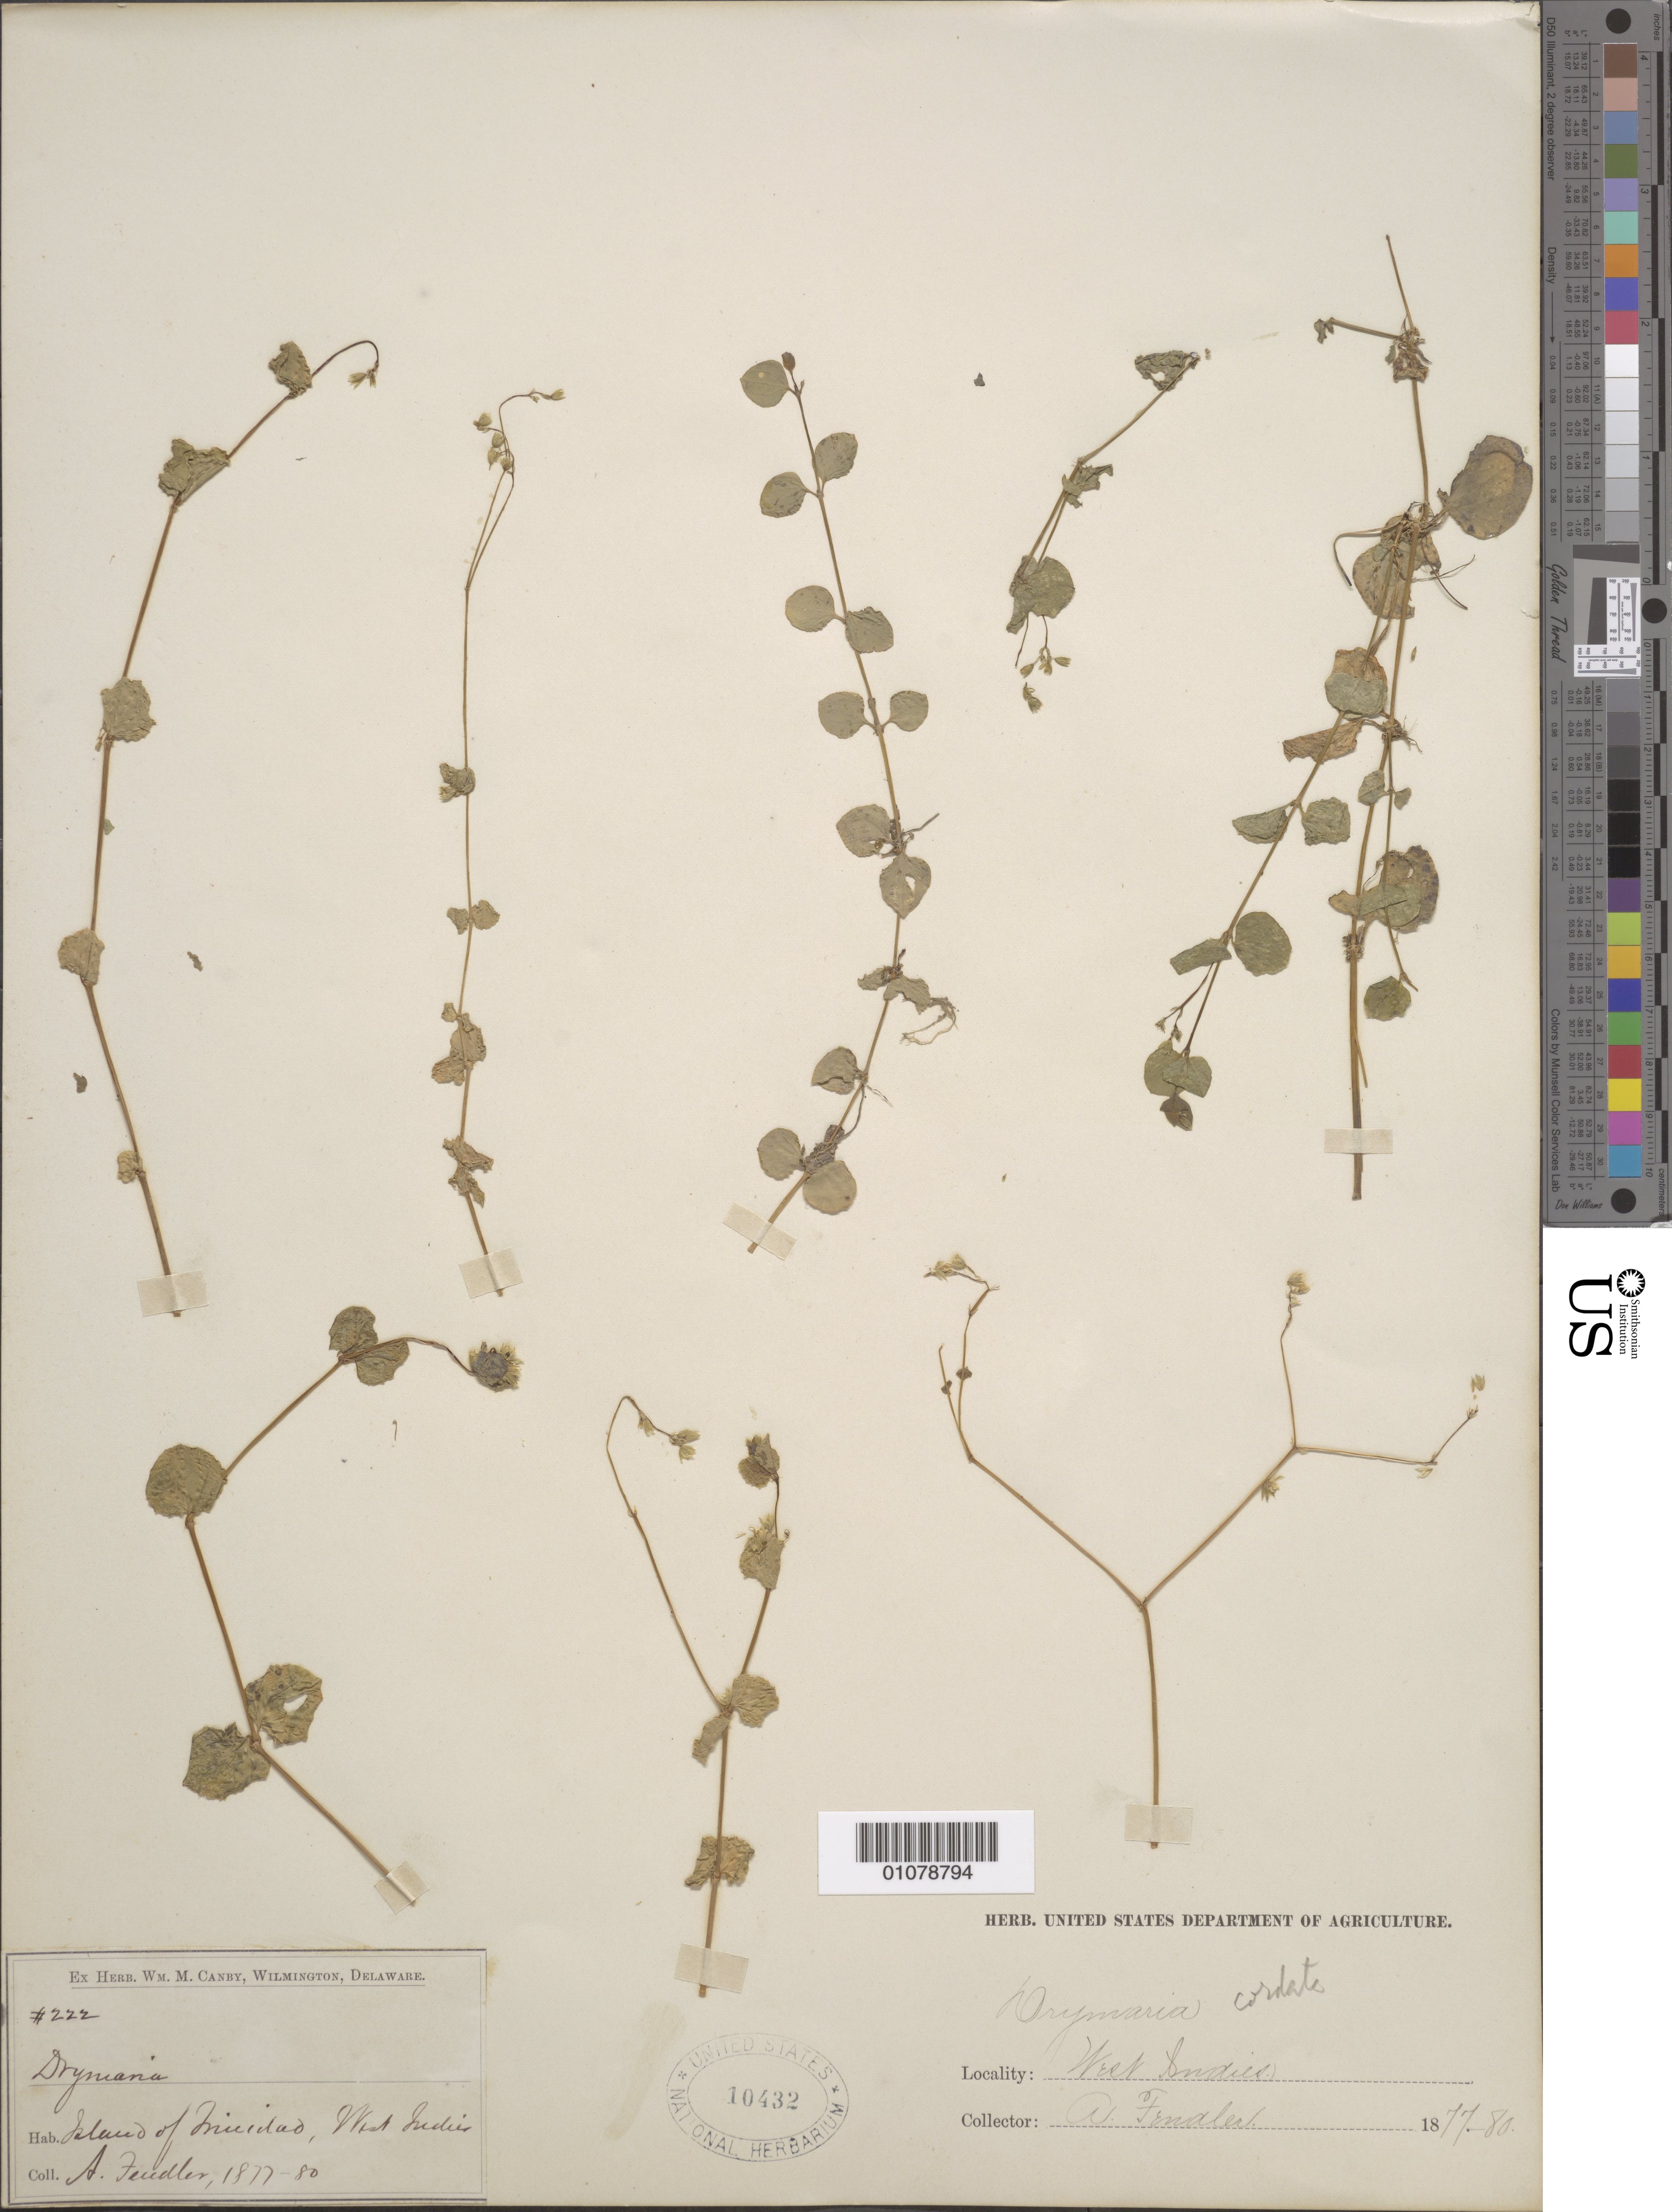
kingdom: Plantae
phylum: Tracheophyta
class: Magnoliopsida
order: Caryophyllales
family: Caryophyllaceae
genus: Drymaria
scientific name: Drymaria cordata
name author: (L.) Willd. ex Schult.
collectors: A. Fendler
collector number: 222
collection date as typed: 1877 to -- --- 1880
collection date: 1877/1880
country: Trinidad and Tobago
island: Trinidad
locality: Island of Trinidad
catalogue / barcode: US 10432